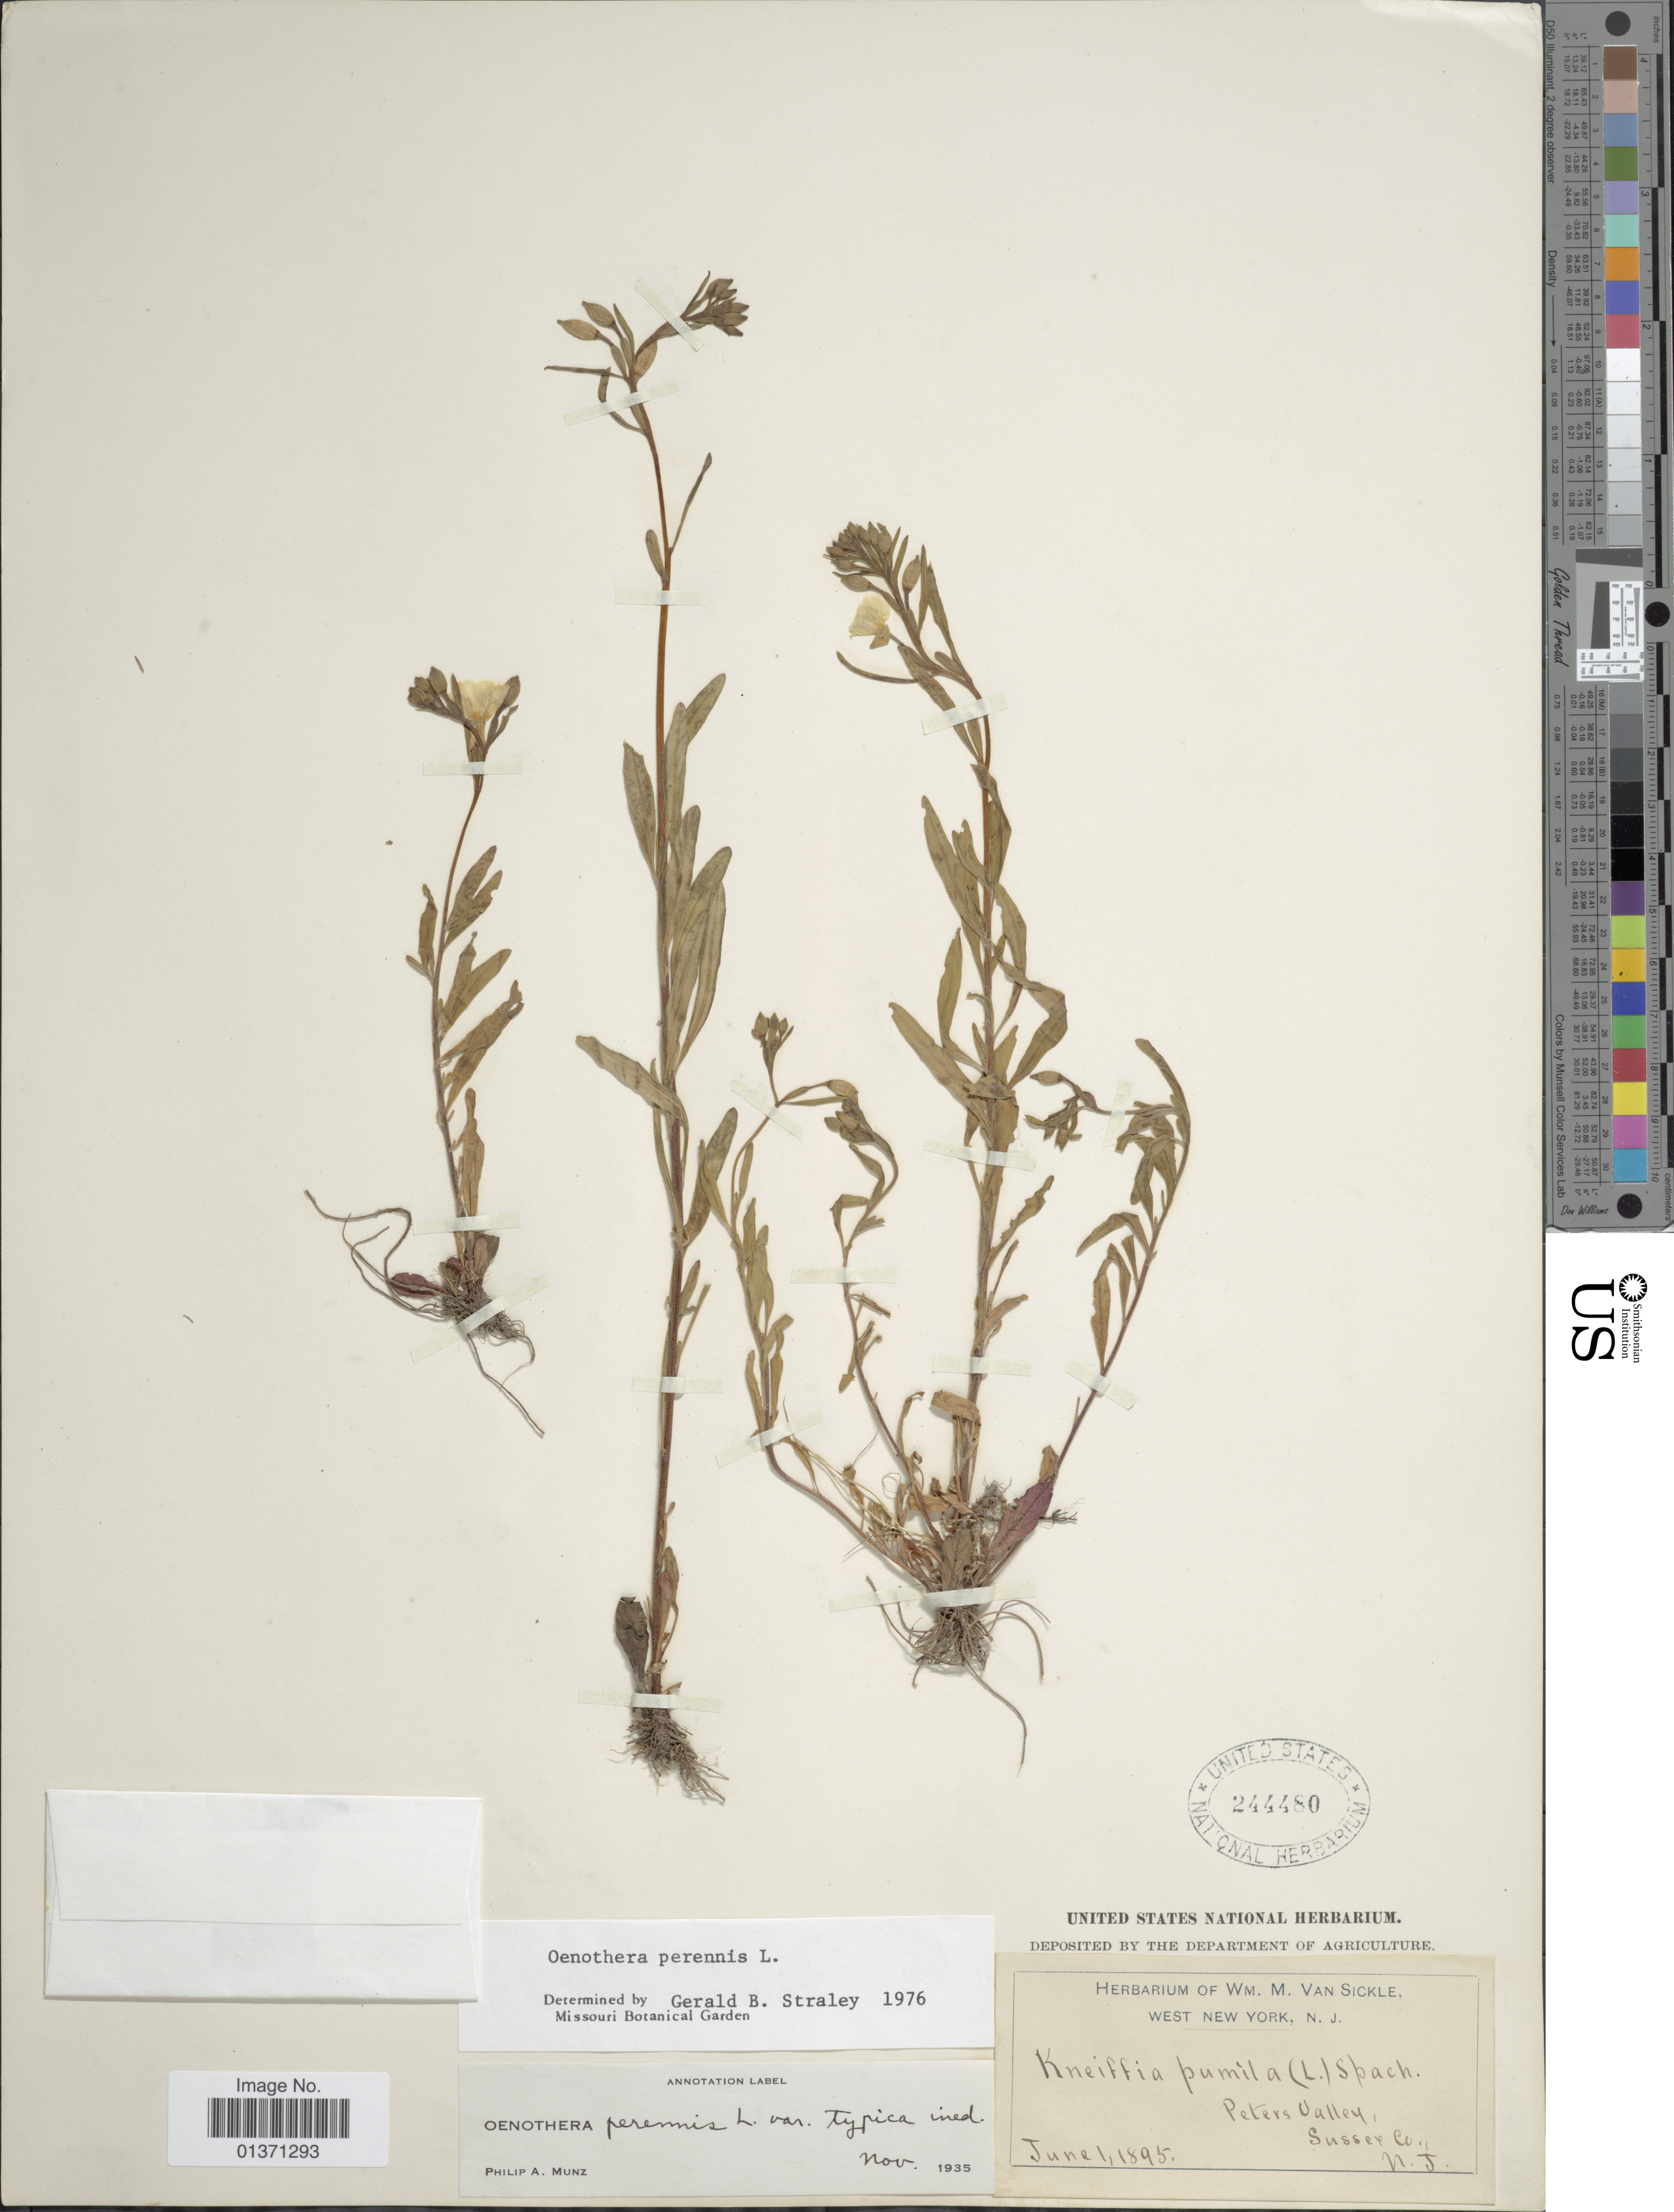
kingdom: Plantae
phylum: Tracheophyta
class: Magnoliopsida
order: Myrtales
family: Onagraceae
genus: Oenothera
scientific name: Oenothera perennis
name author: L.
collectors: ex herb. Wm. M. Van Sickle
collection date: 1895-06-01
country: United States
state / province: New York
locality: West New York, Peters Valley, Sussex Co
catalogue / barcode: US 244480